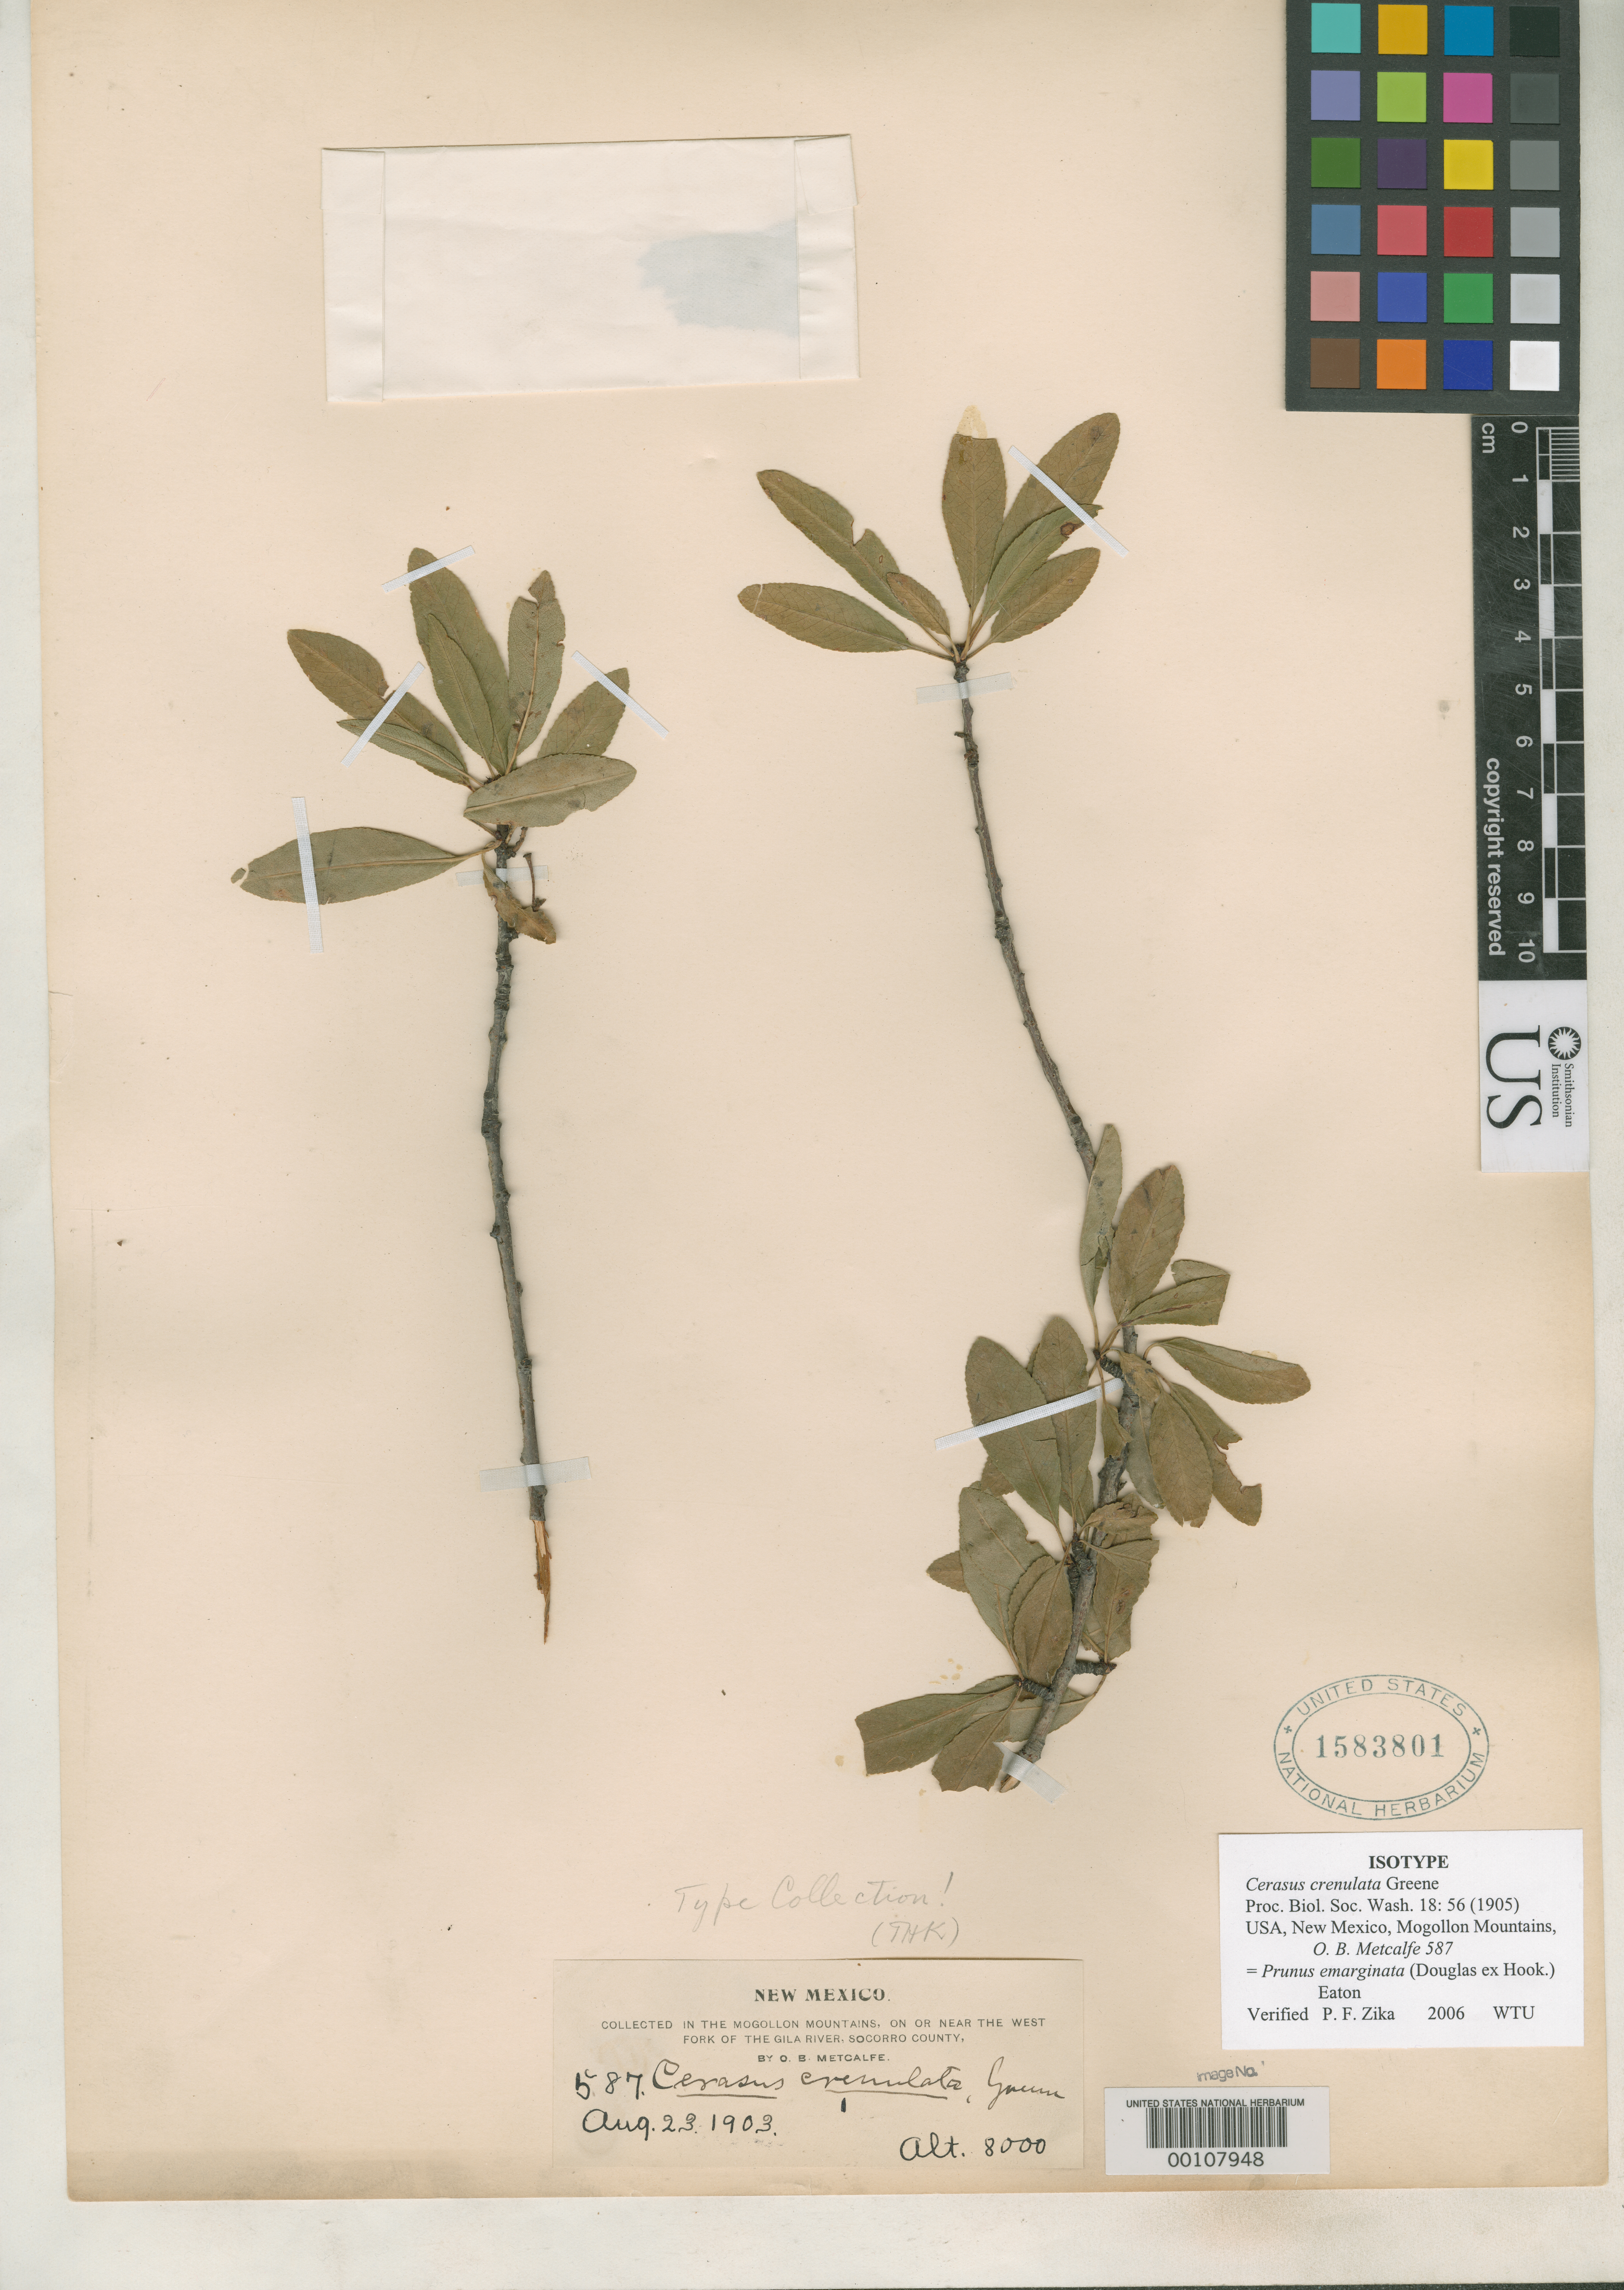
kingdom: Plantae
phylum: Tracheophyta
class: Magnoliopsida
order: Rosales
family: Rosaceae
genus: Cerasus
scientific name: Cerasus crenulata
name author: Greene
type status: Isotype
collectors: O. B. Metcalfe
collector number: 587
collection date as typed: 23 Aug 1903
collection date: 1903-08-23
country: United States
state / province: New Mexico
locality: Mogollon Mountains.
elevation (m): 2438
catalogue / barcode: US 1583801